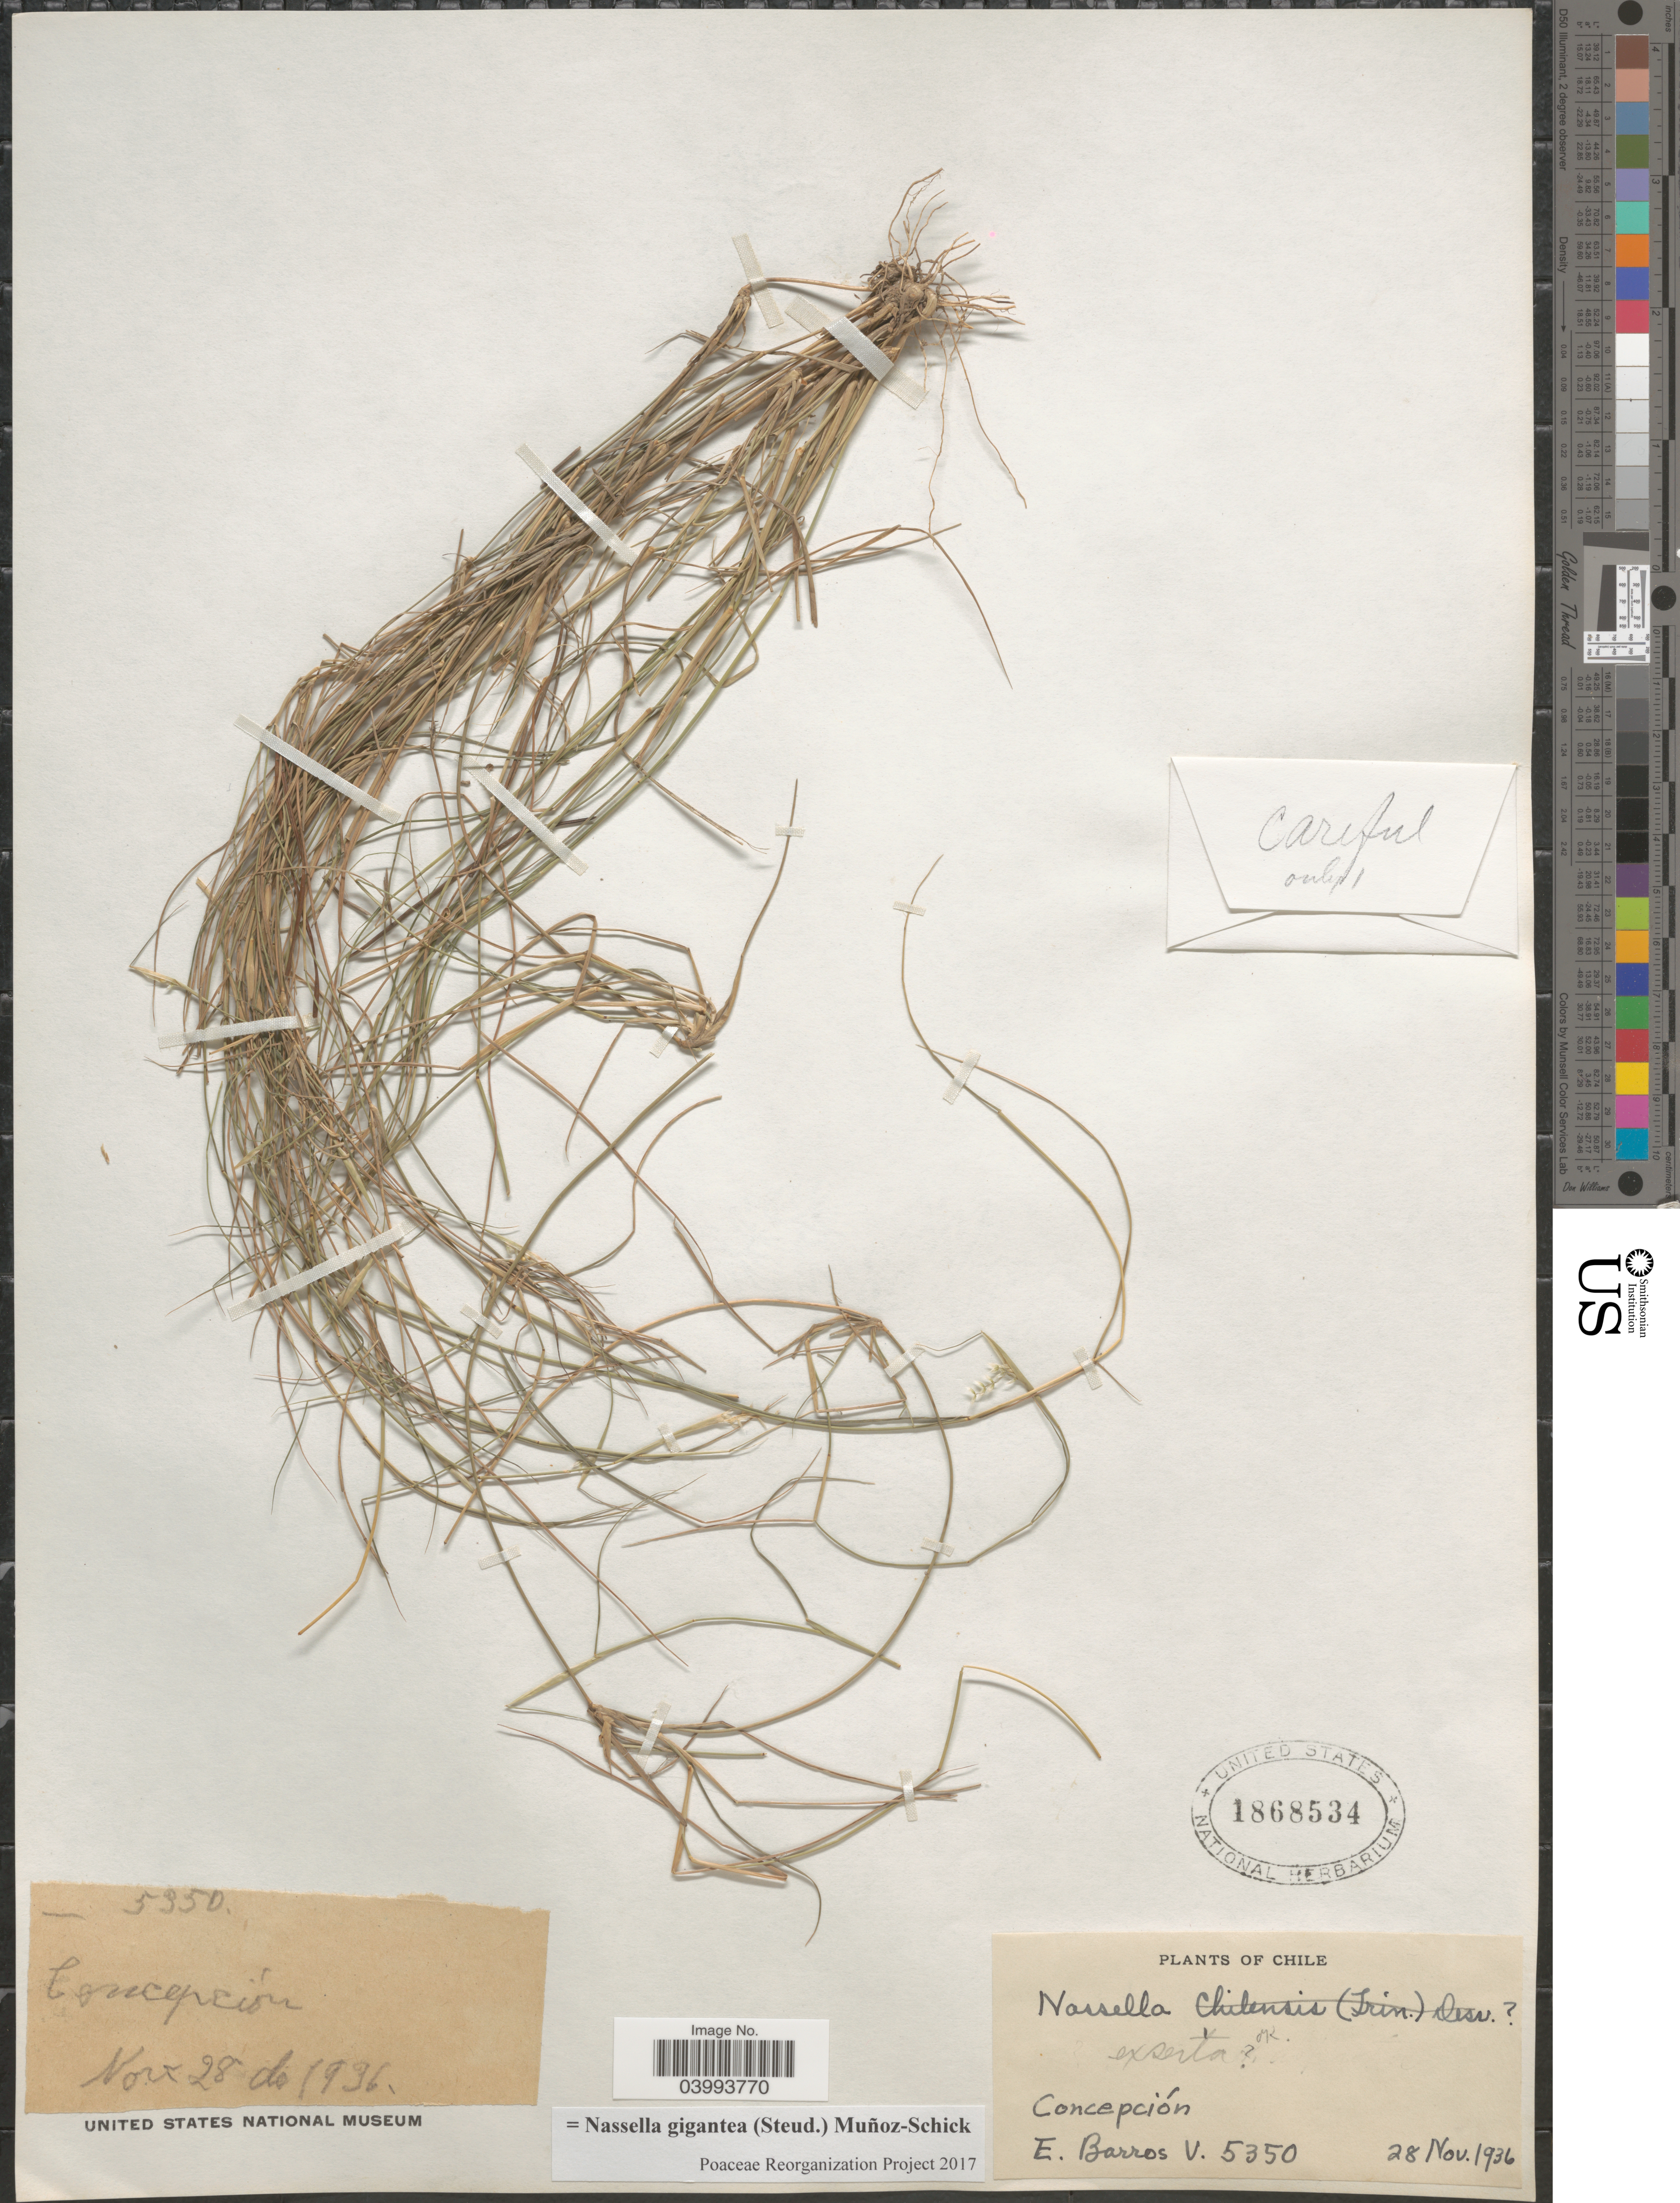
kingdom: Plantae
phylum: Tracheophyta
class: Liliopsida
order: Poales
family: Poaceae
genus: Nassella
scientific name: Nassella gigantea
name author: (Steud.) Muñoz-Schick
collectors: E. Barros V.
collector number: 5350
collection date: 1936-11-28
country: Chile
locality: Concepción.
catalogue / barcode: US 1868534